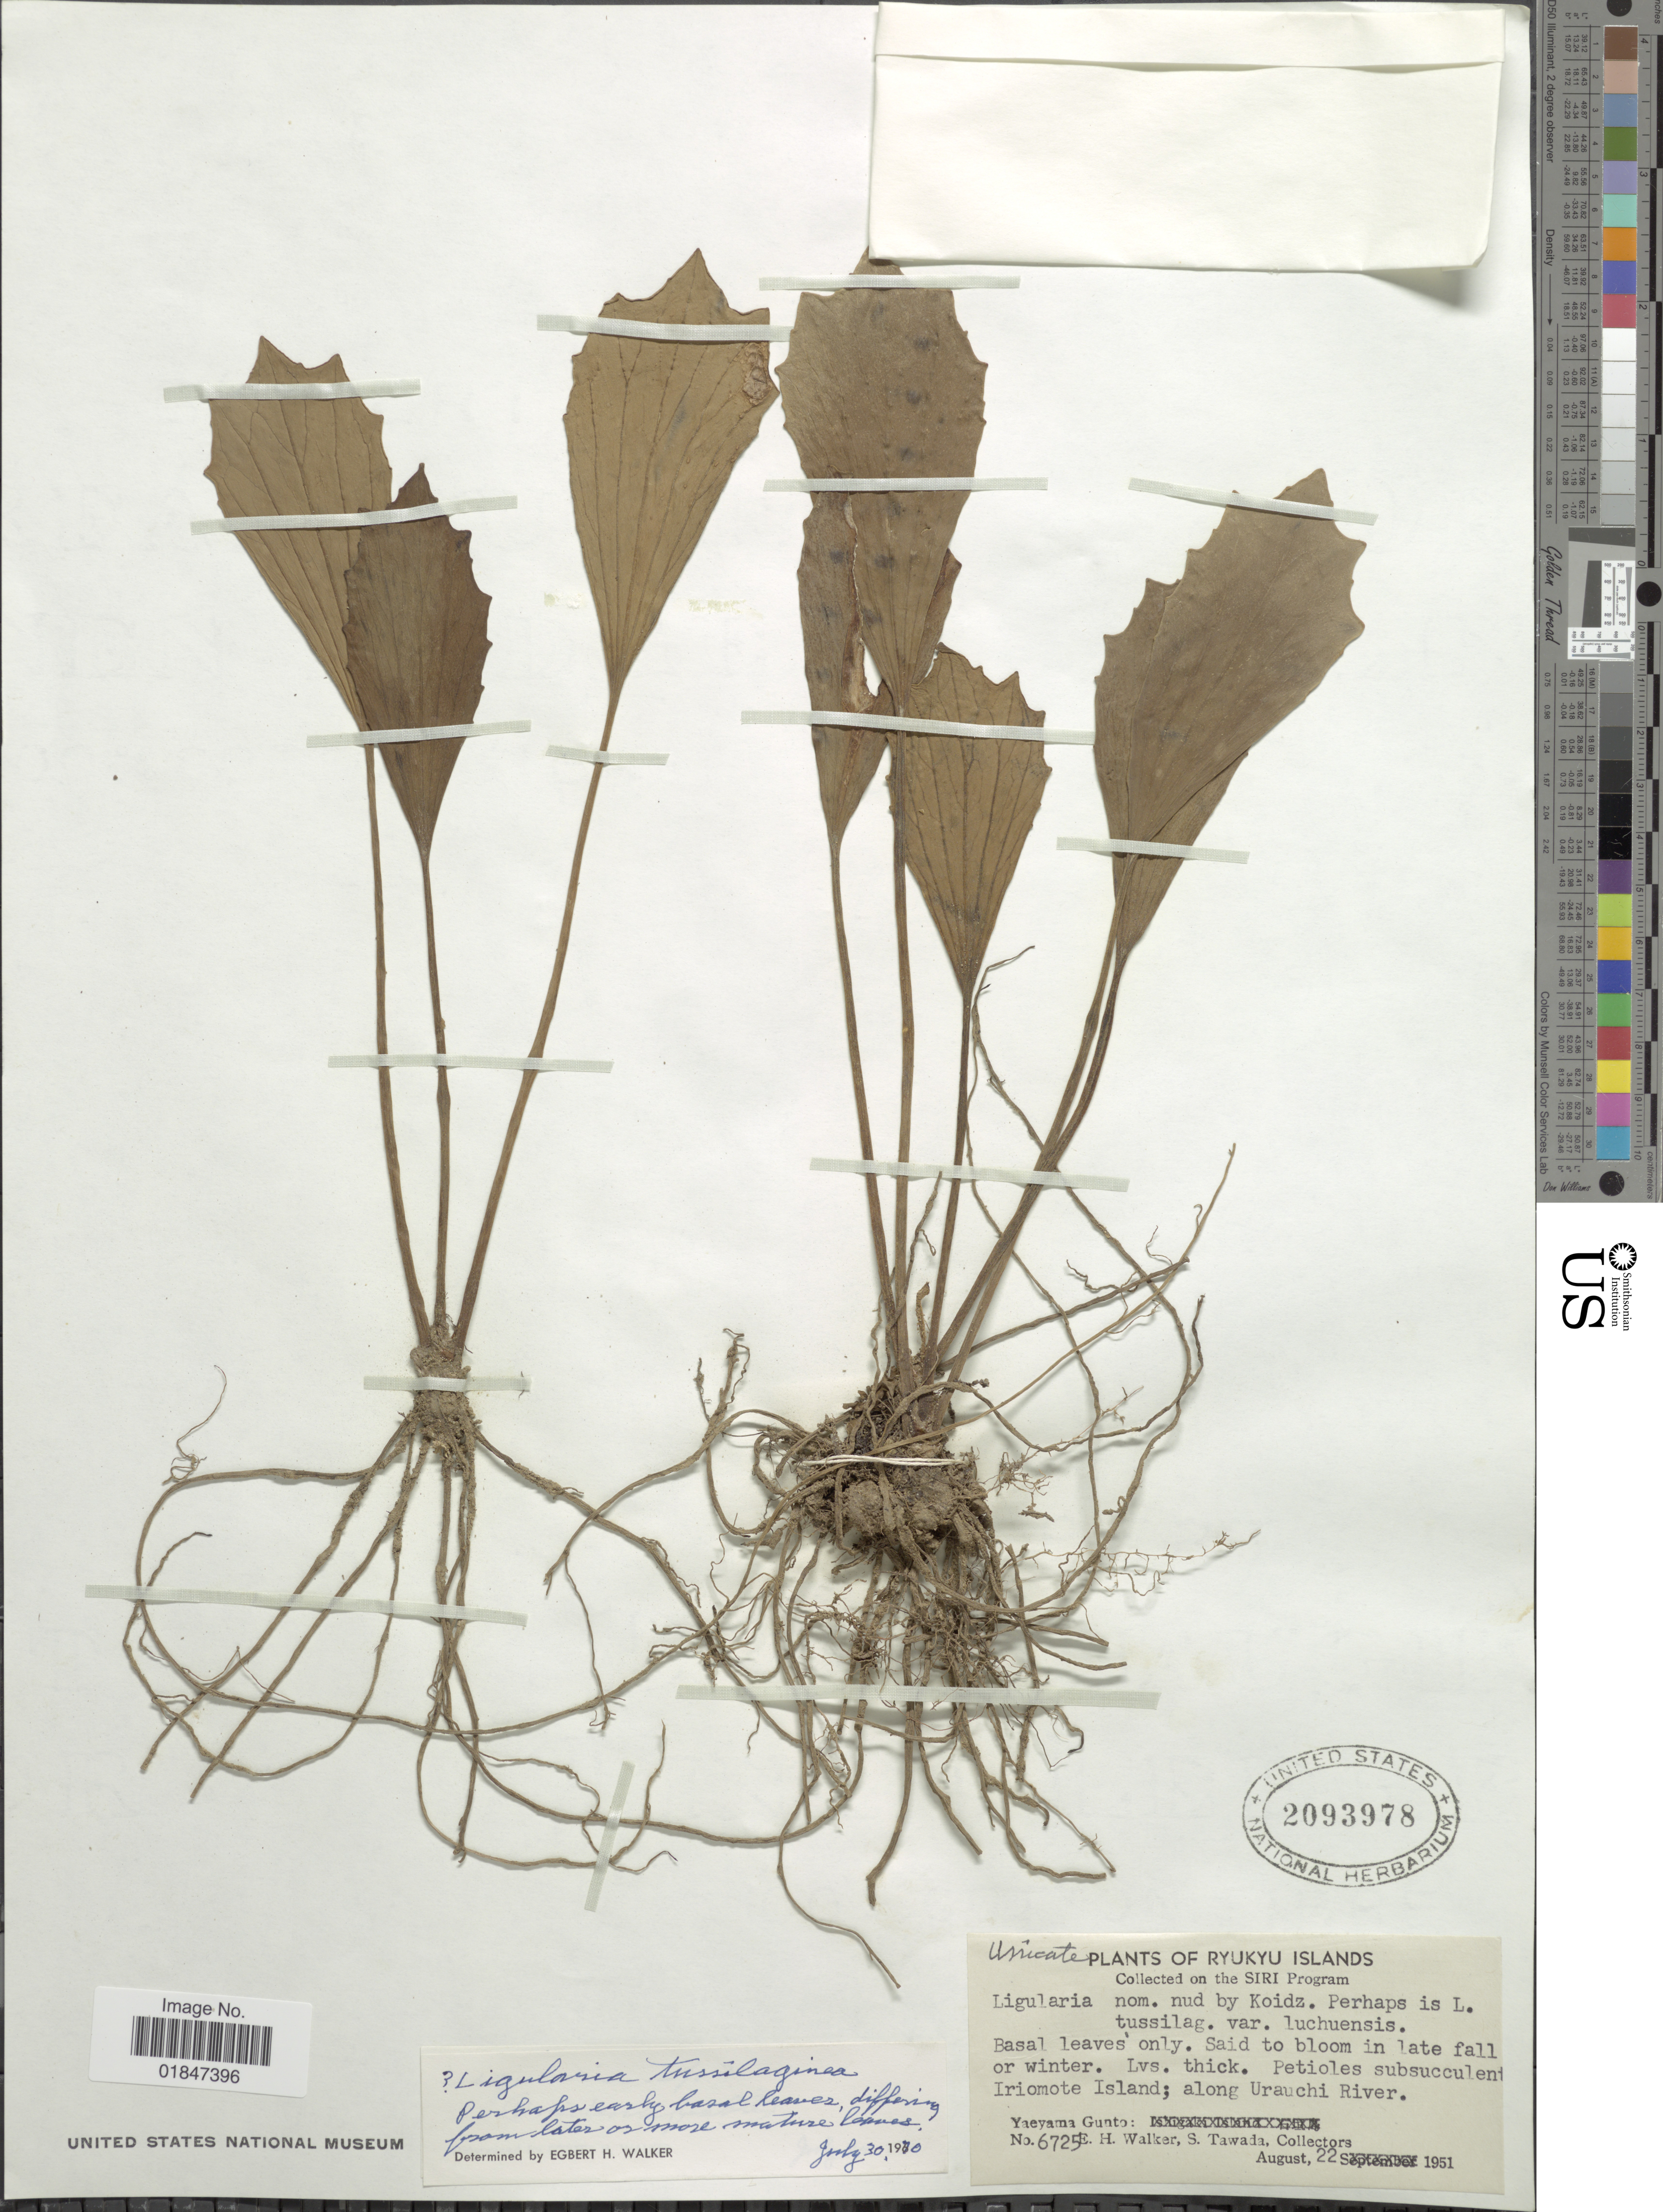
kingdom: Plantae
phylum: Tracheophyta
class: Magnoliopsida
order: Asterales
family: Asteraceae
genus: Farfugium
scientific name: Farfugium japonicum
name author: (L.) Kitam.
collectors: E. H. Walker & S. Tawada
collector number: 6725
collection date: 1951-08-22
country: Japan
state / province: Okinawa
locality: Ryukyu Islands, Iriomote Islands; along Urachi River, Yaeyama Gunto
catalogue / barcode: US 2093978